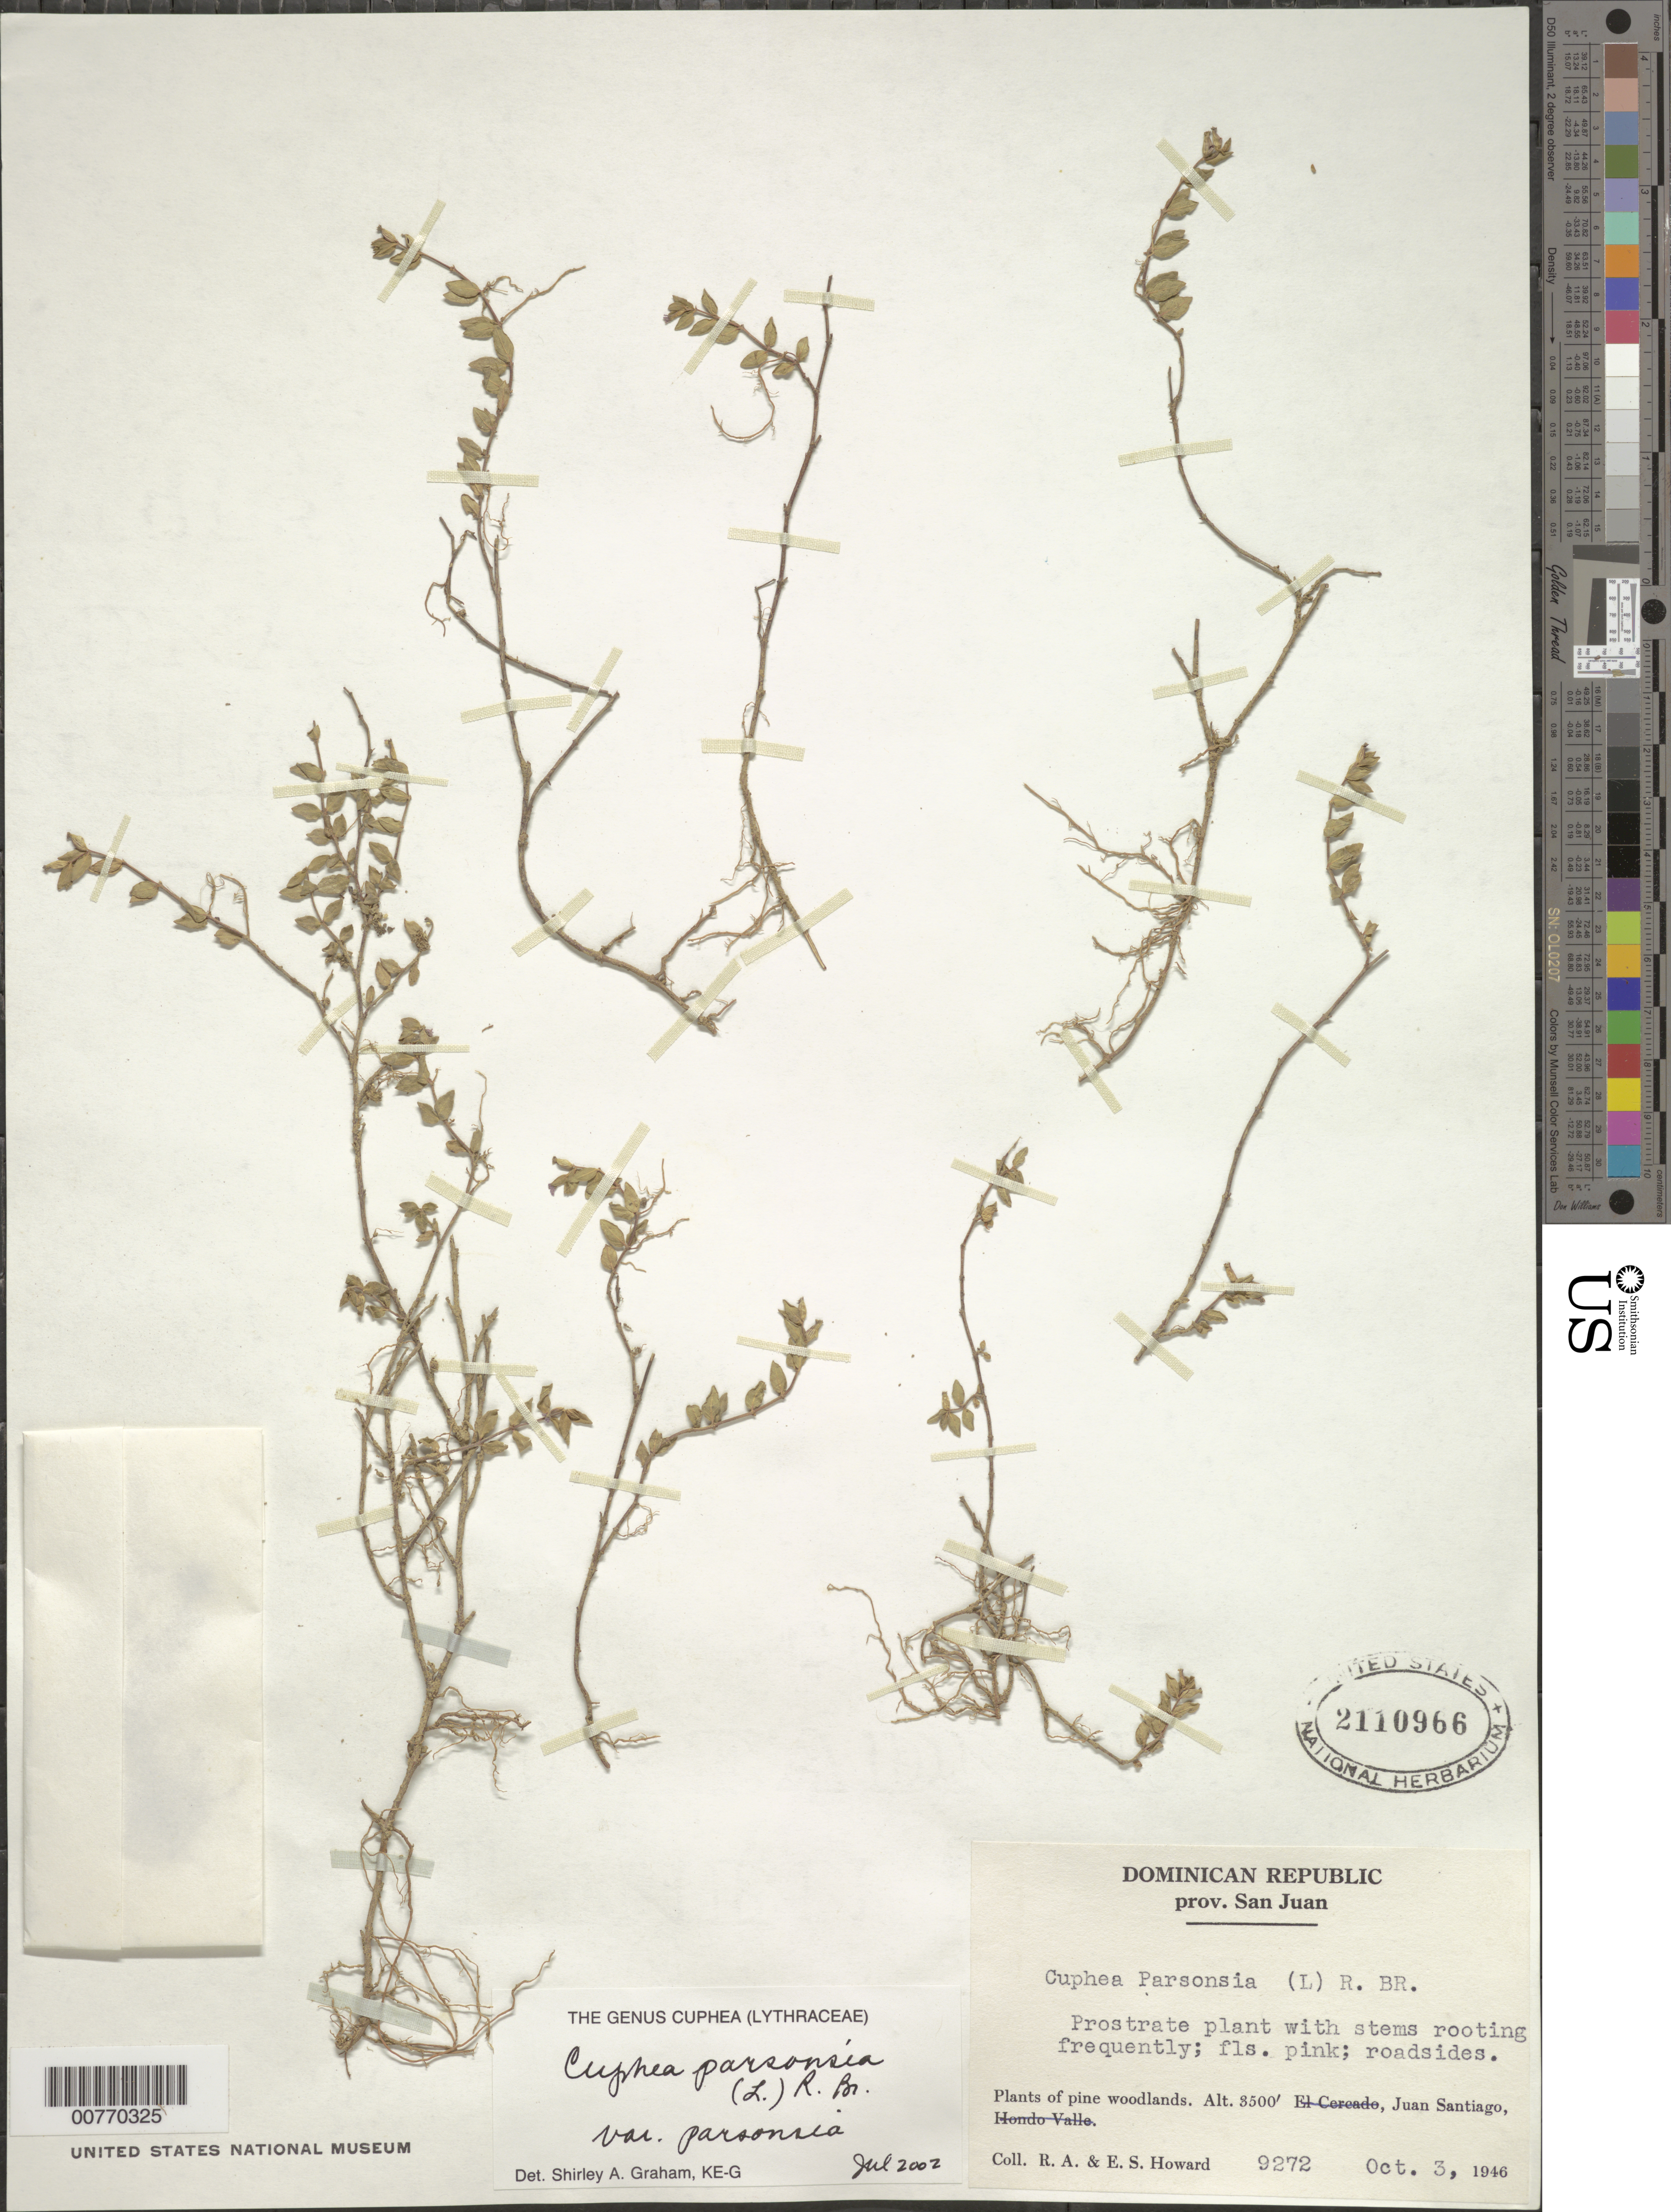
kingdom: Plantae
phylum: Tracheophyta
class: Magnoliopsida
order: Myrtales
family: Lythraceae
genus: Cuphea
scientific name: Cuphea parsonsia var. parsonsia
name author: (L.) R. Br. ex Steud.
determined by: Graham, Shirley Ann Tousch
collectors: R. A. Howard & E. S. Howard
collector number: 9272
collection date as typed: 03 Oct 1946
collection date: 1946-10-03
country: Dominican Republic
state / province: San Juan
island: Hispaniola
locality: Juan Santiago, roadsides.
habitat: Pine woodlands.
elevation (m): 1067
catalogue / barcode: US 2110966